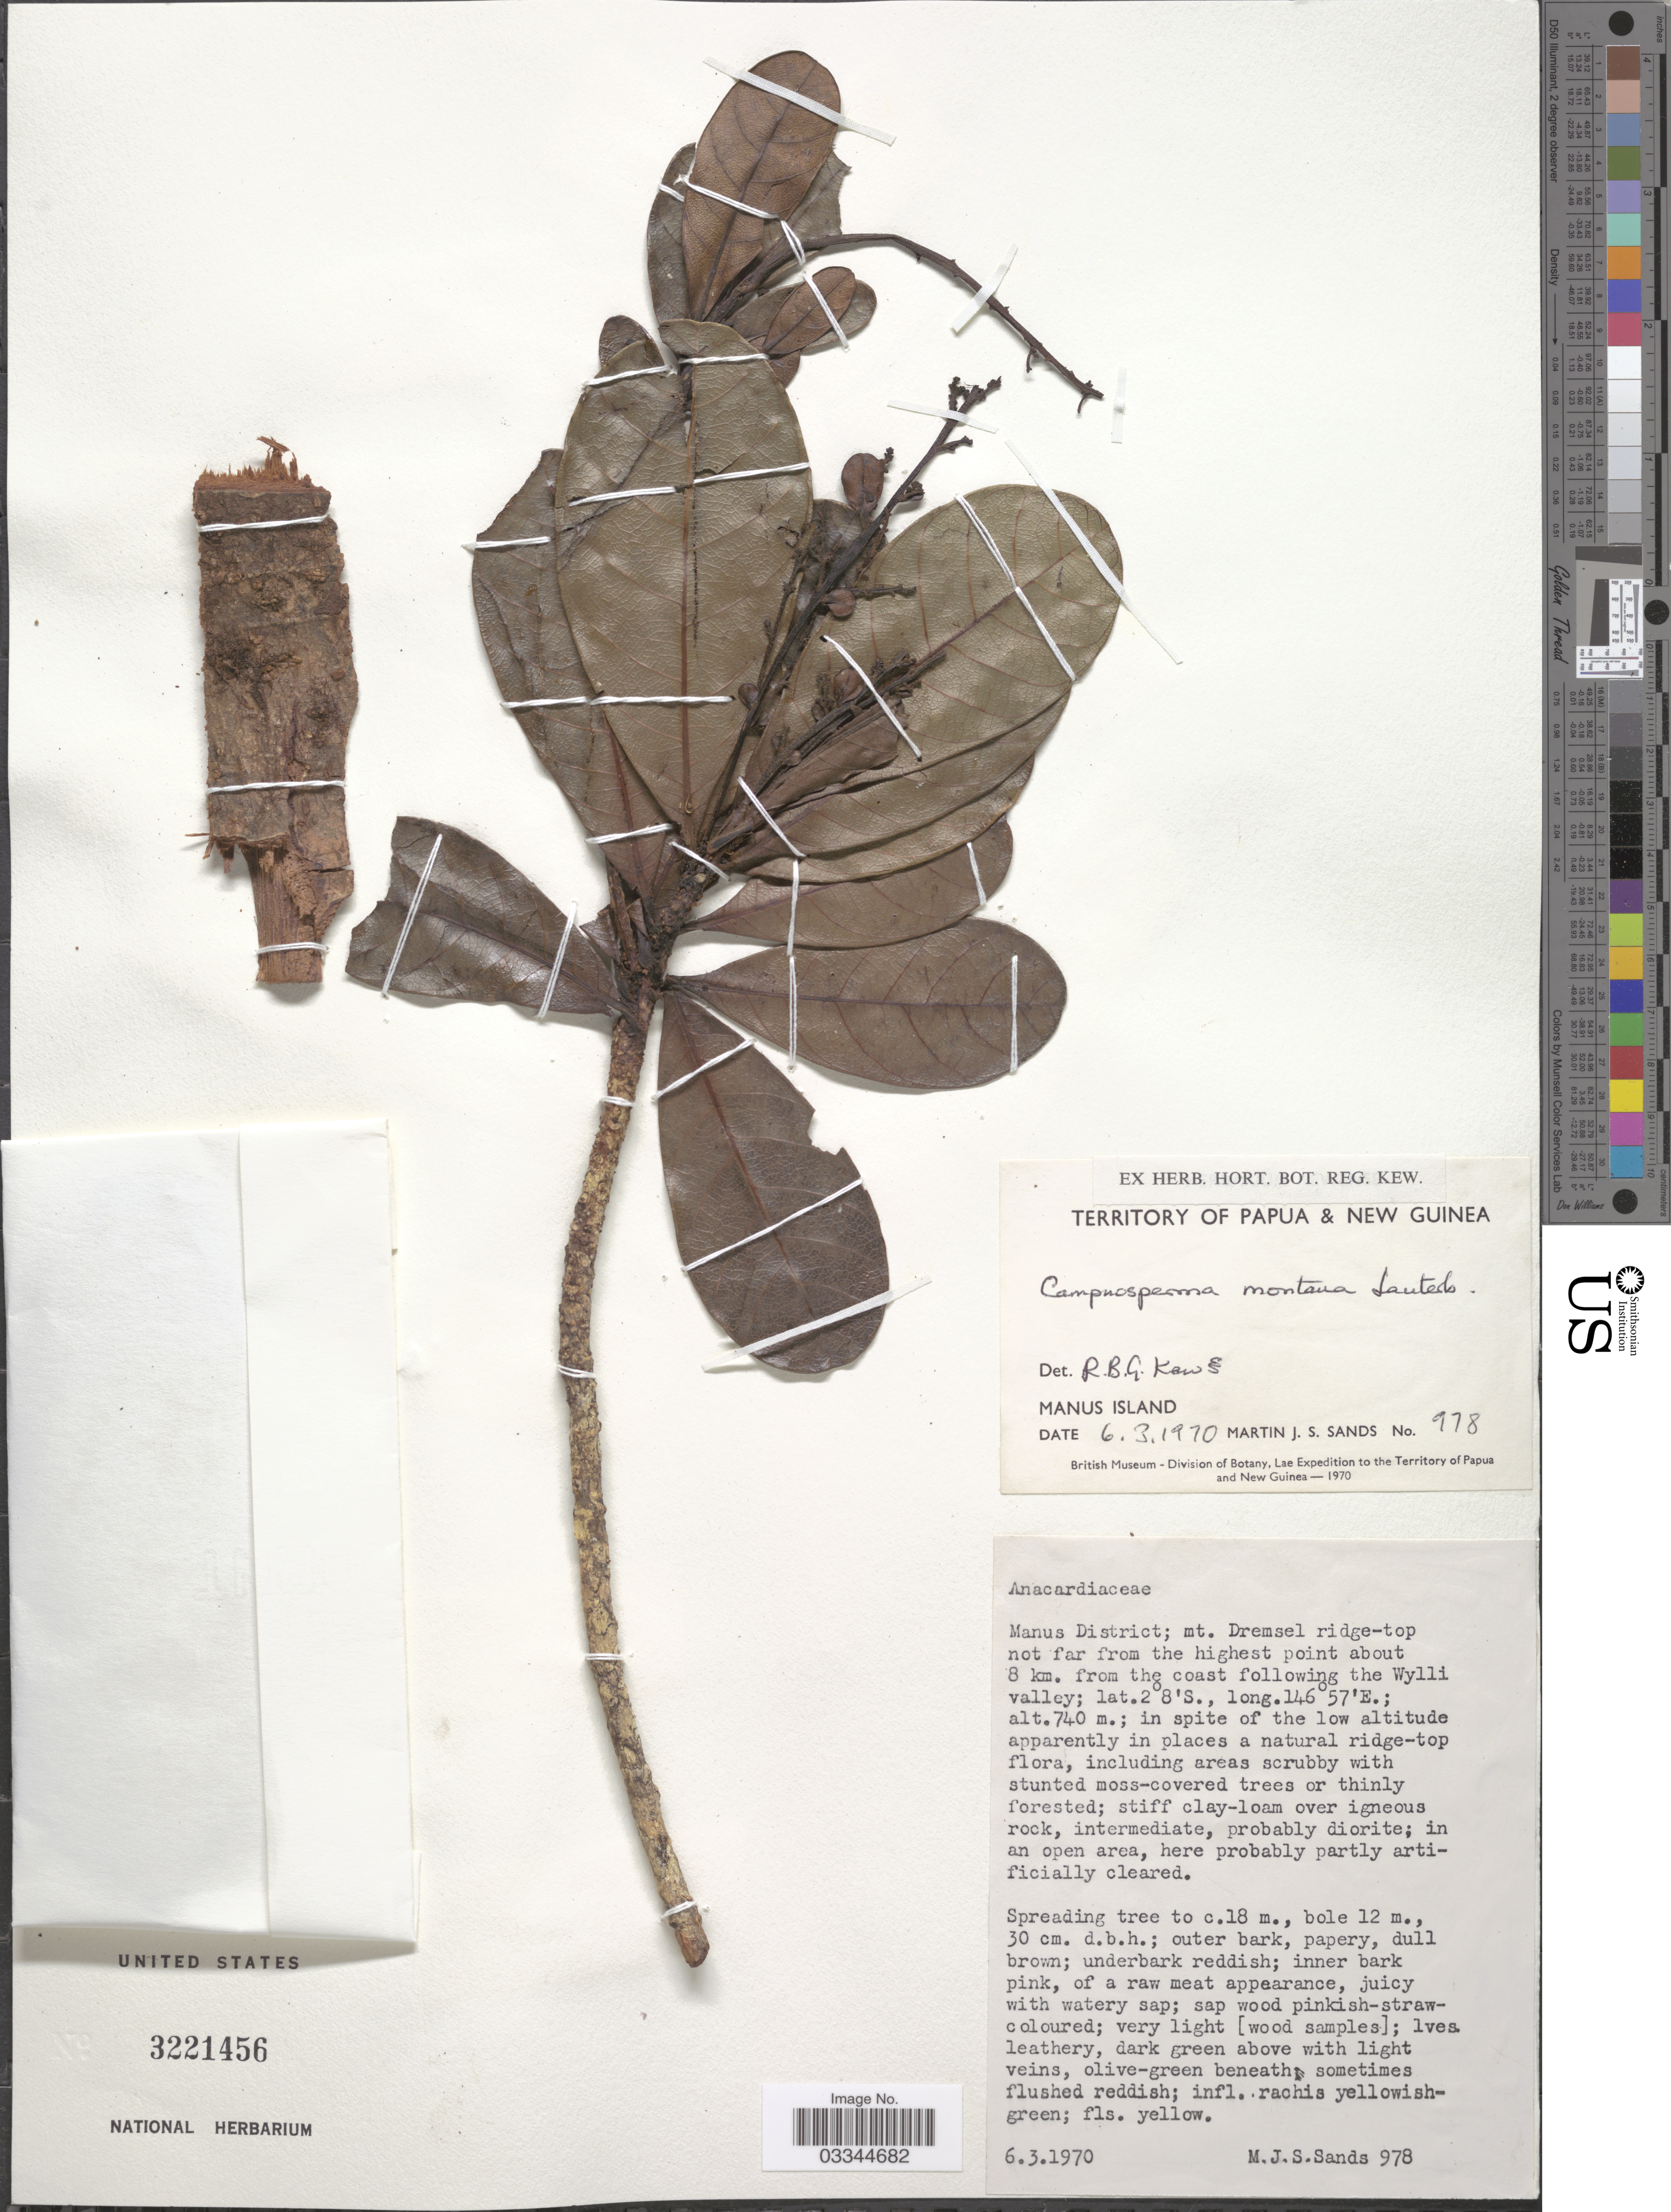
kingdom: Plantae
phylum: Tracheophyta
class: Magnoliopsida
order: Sapindales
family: Anacardiaceae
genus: Campnosperma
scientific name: Campnosperma montanum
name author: Lauterb.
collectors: M. Sands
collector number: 978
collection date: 1970-03-06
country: Papua New Guinea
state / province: Manus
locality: Manus District; mt. Dremsel ridge-top not far from the highest point about 8 km. from the coast following the Wylli valley.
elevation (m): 740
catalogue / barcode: US 3221456